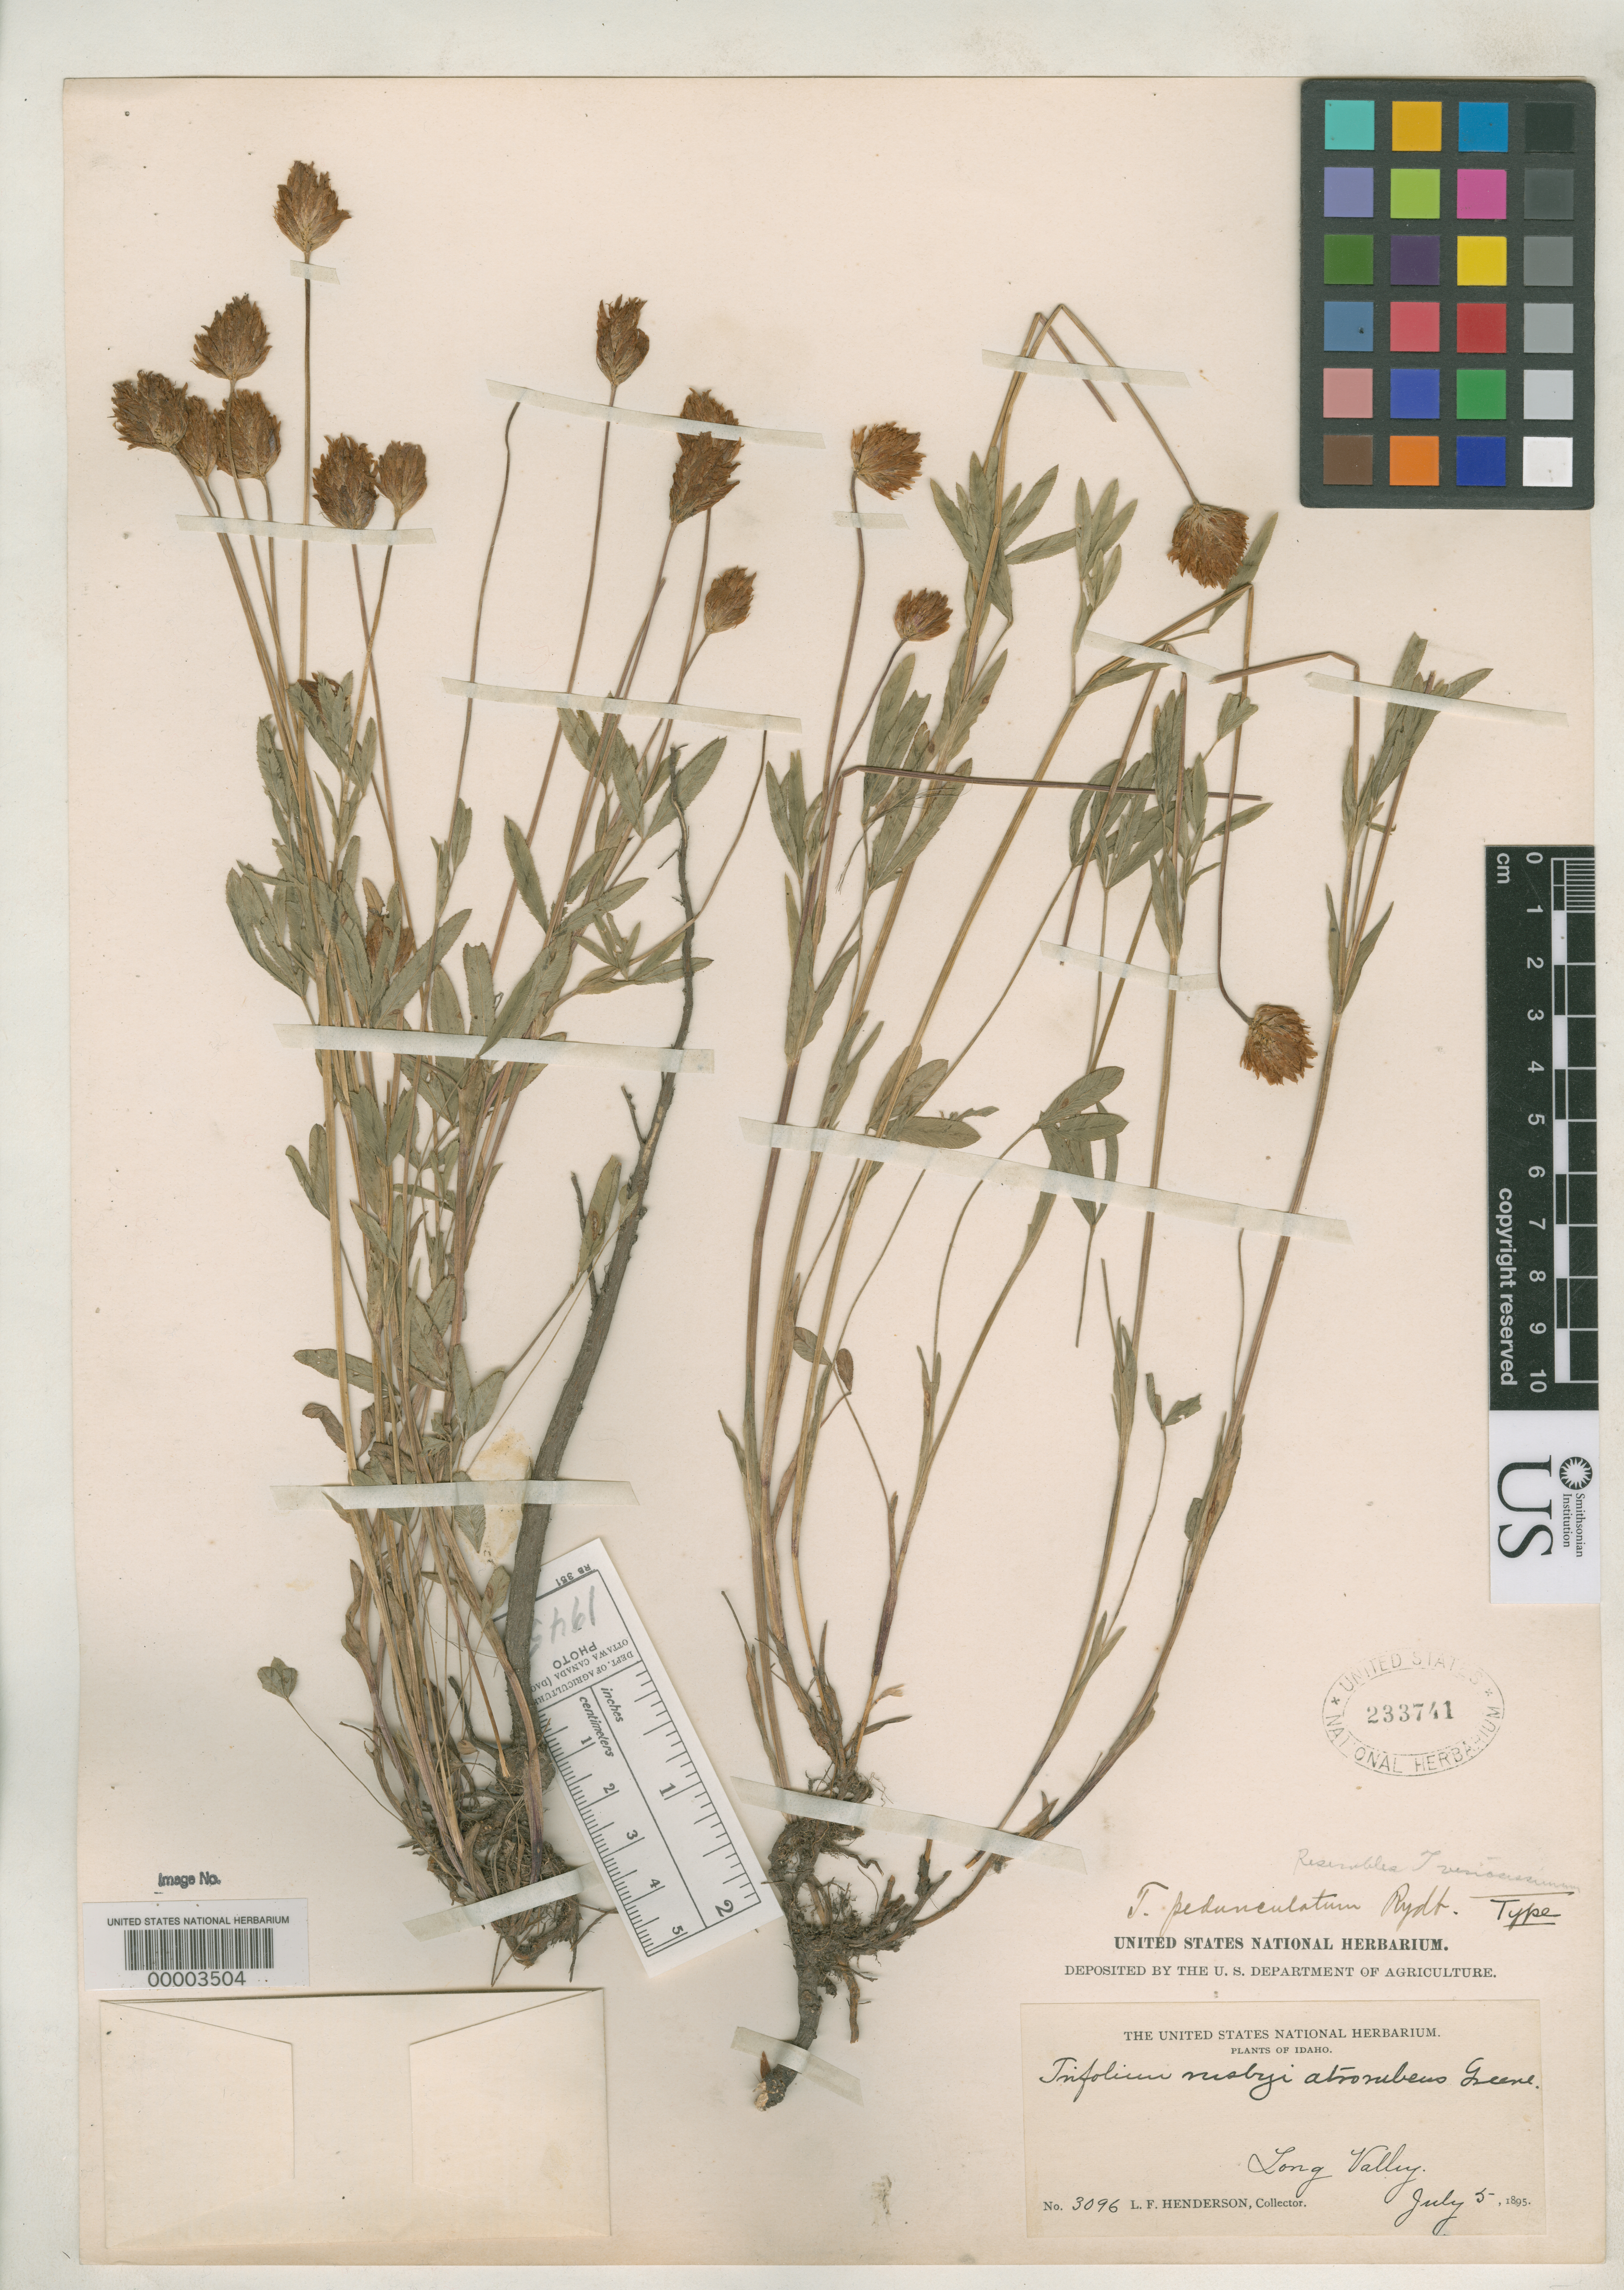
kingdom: Plantae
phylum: Tracheophyta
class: Magnoliopsida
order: Fabales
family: Fabaceae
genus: Trifolium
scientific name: Trifolium pedunculatum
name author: Rydb.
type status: Holotype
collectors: L. F. Henderson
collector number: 3096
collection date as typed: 05 Jul 1895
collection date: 1895-07-05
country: United States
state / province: Idaho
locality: Long Valley.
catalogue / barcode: US 233741